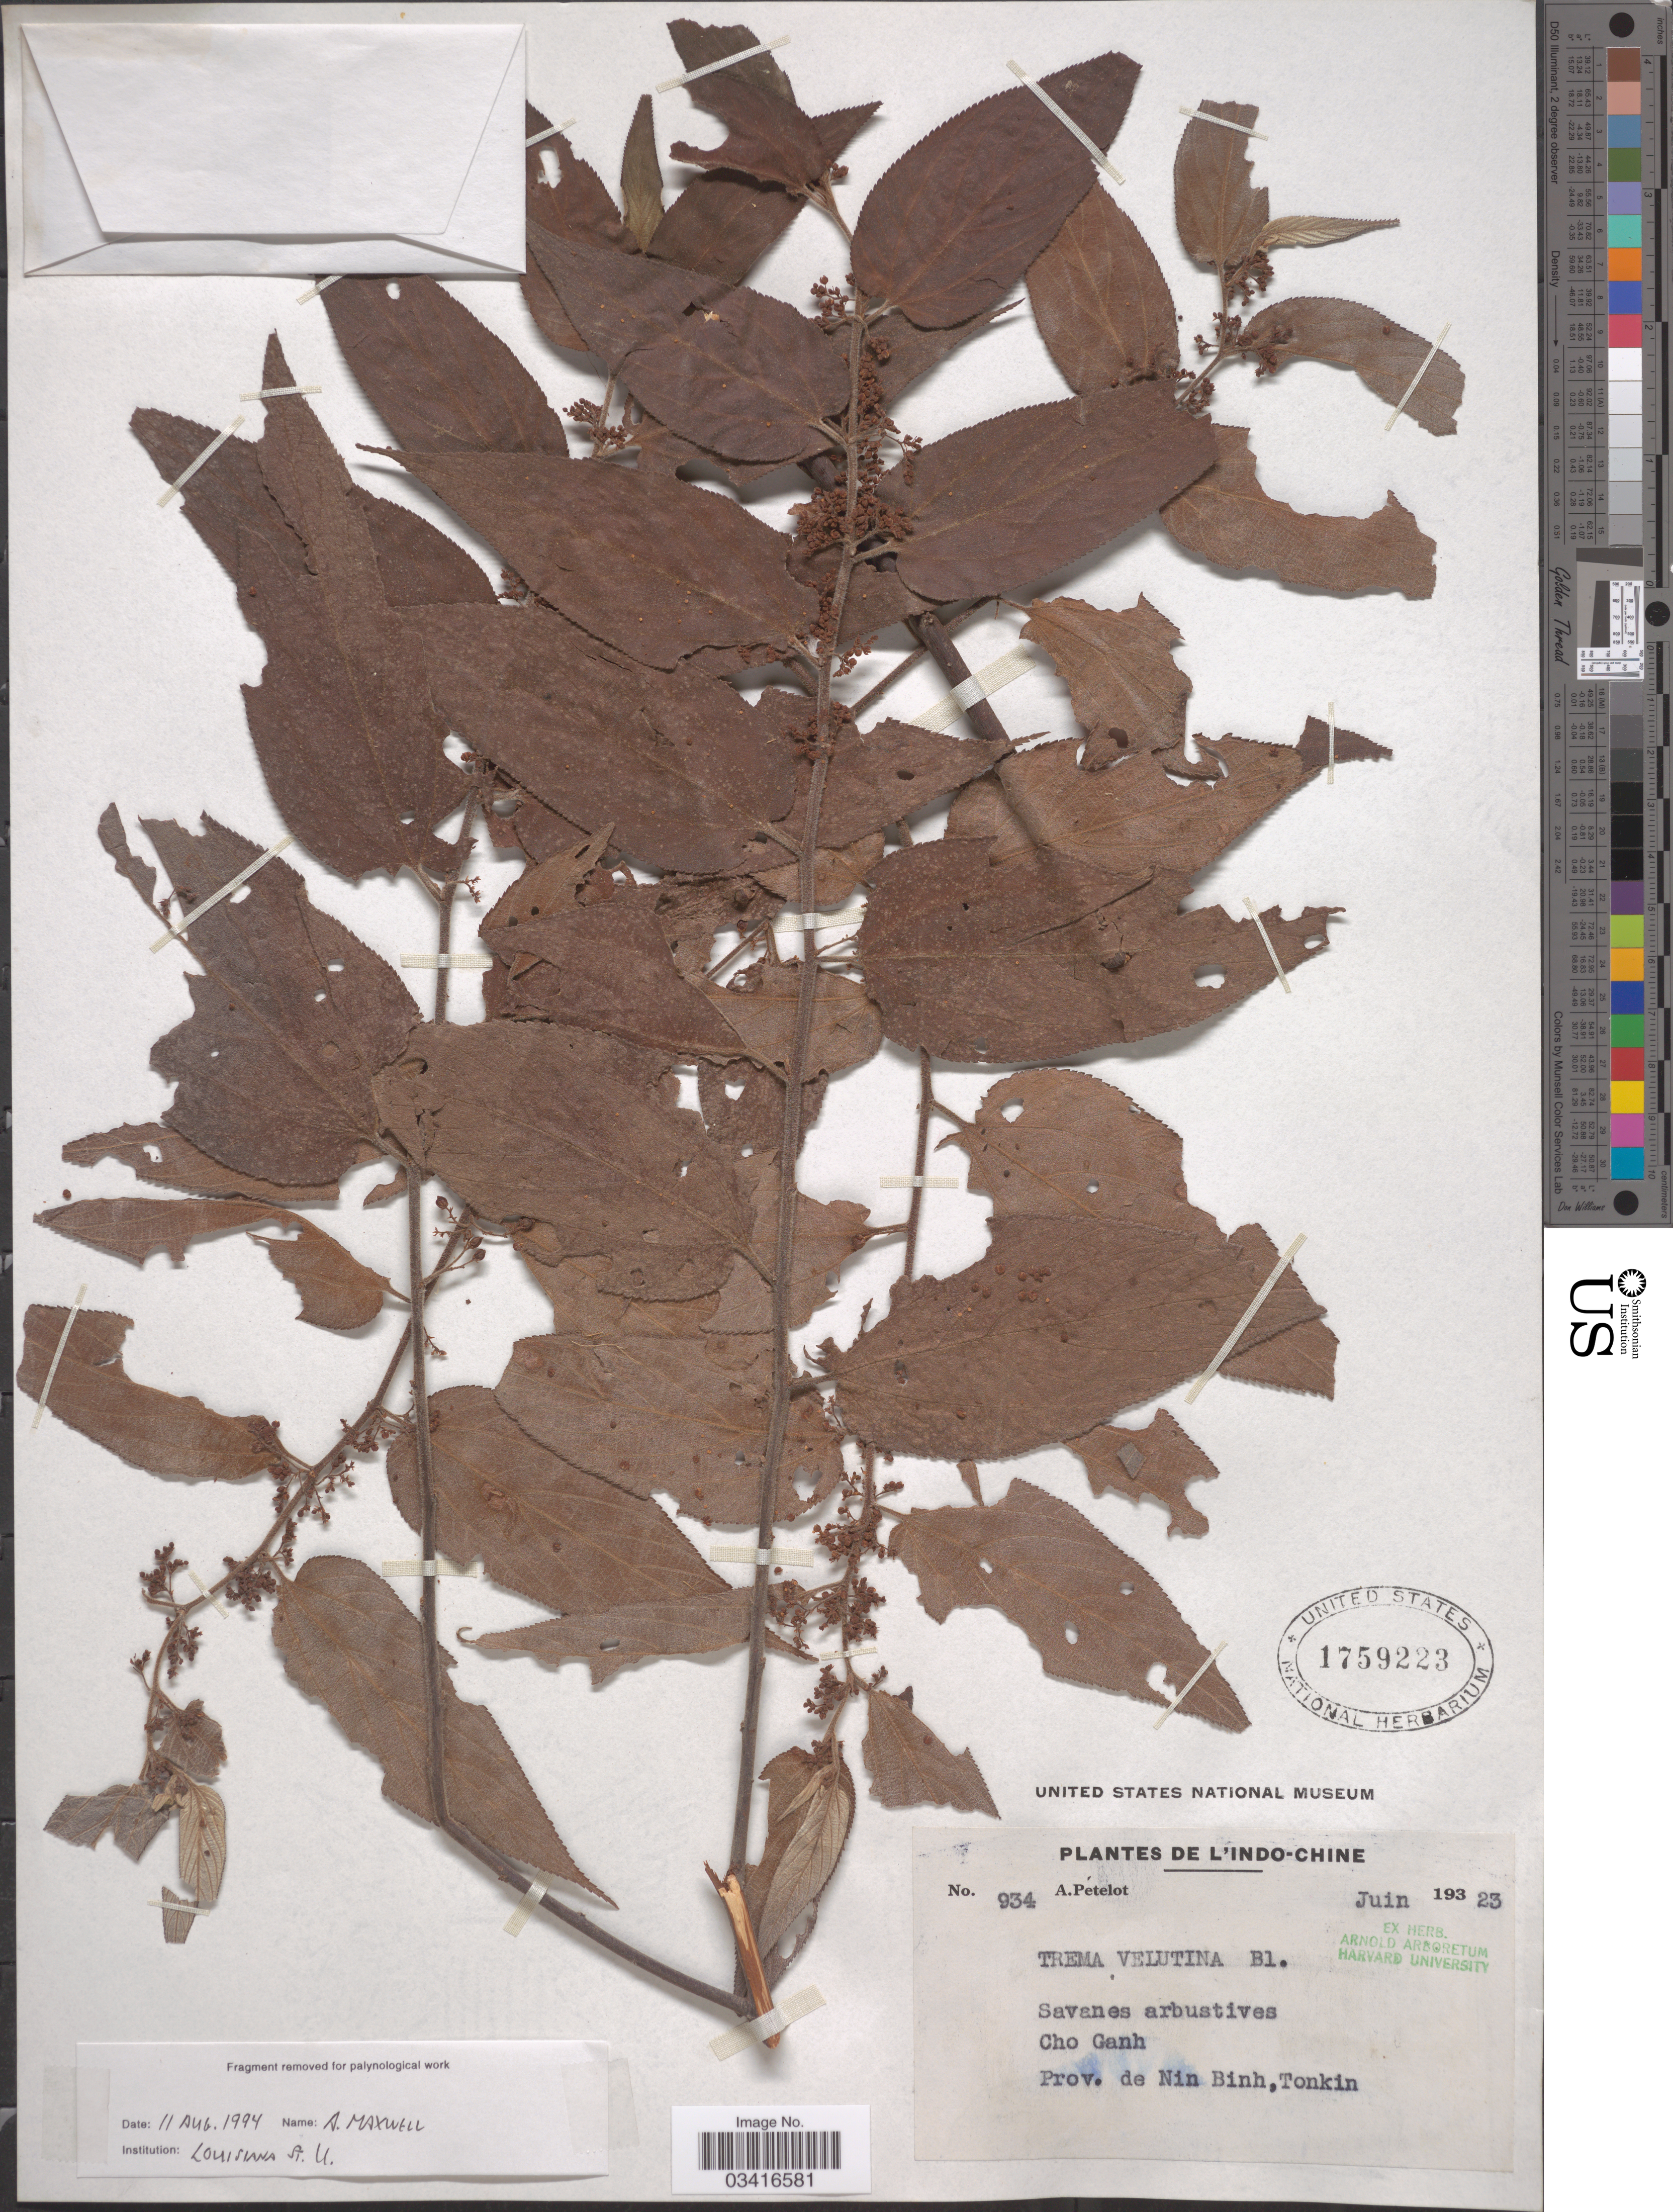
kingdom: Plantae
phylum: Tracheophyta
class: Magnoliopsida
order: Rosales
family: Cannabaceae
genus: Trema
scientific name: Trema velutinum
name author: (Planch.) Blume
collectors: A. Petelot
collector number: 934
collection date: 1923-06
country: Vietnam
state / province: Ninh Binh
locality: L'Indo-Chine. Cho Ganh. Prov. de Nin Binh, Tonkin.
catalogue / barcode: US 1759223